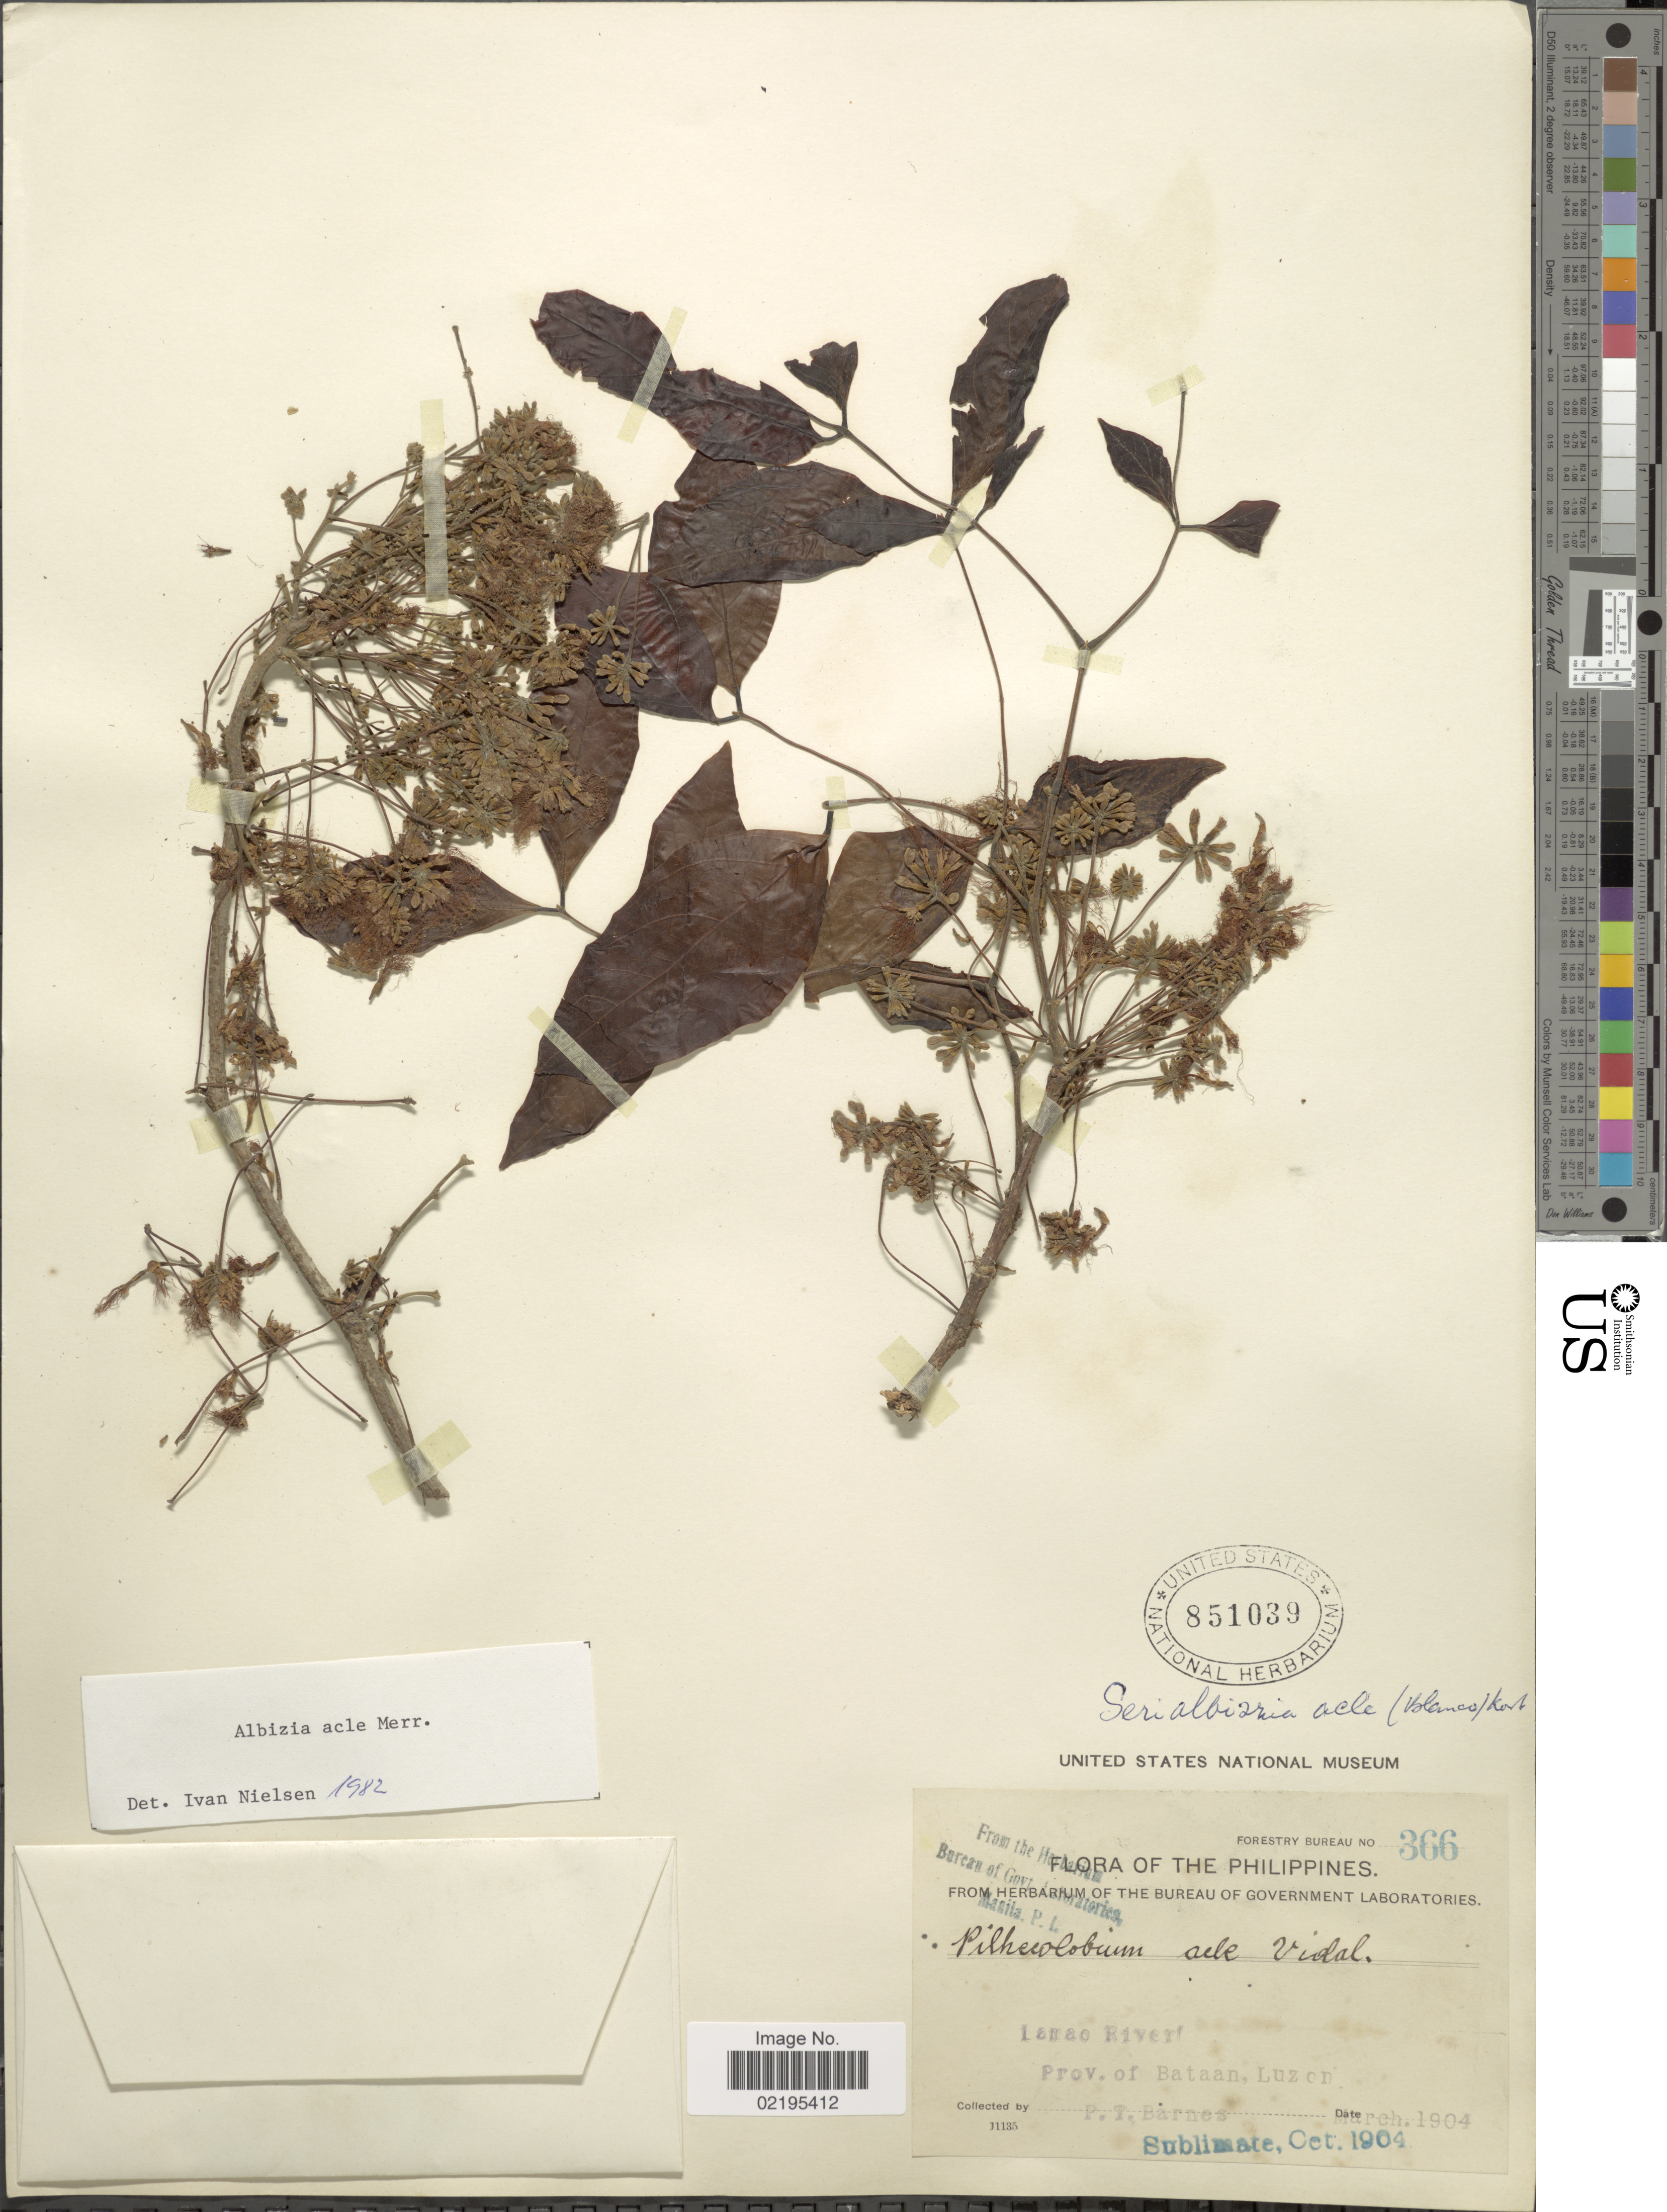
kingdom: Plantae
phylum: Tracheophyta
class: Magnoliopsida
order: Fabales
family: Fabaceae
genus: Albizia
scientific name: Albizia acle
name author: (Blanco) Merr.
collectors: P. Barnes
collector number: Forestry Bureau 366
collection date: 1904-03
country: Philippines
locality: Lamao River, Province of Bataan, Luzon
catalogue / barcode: US 851039